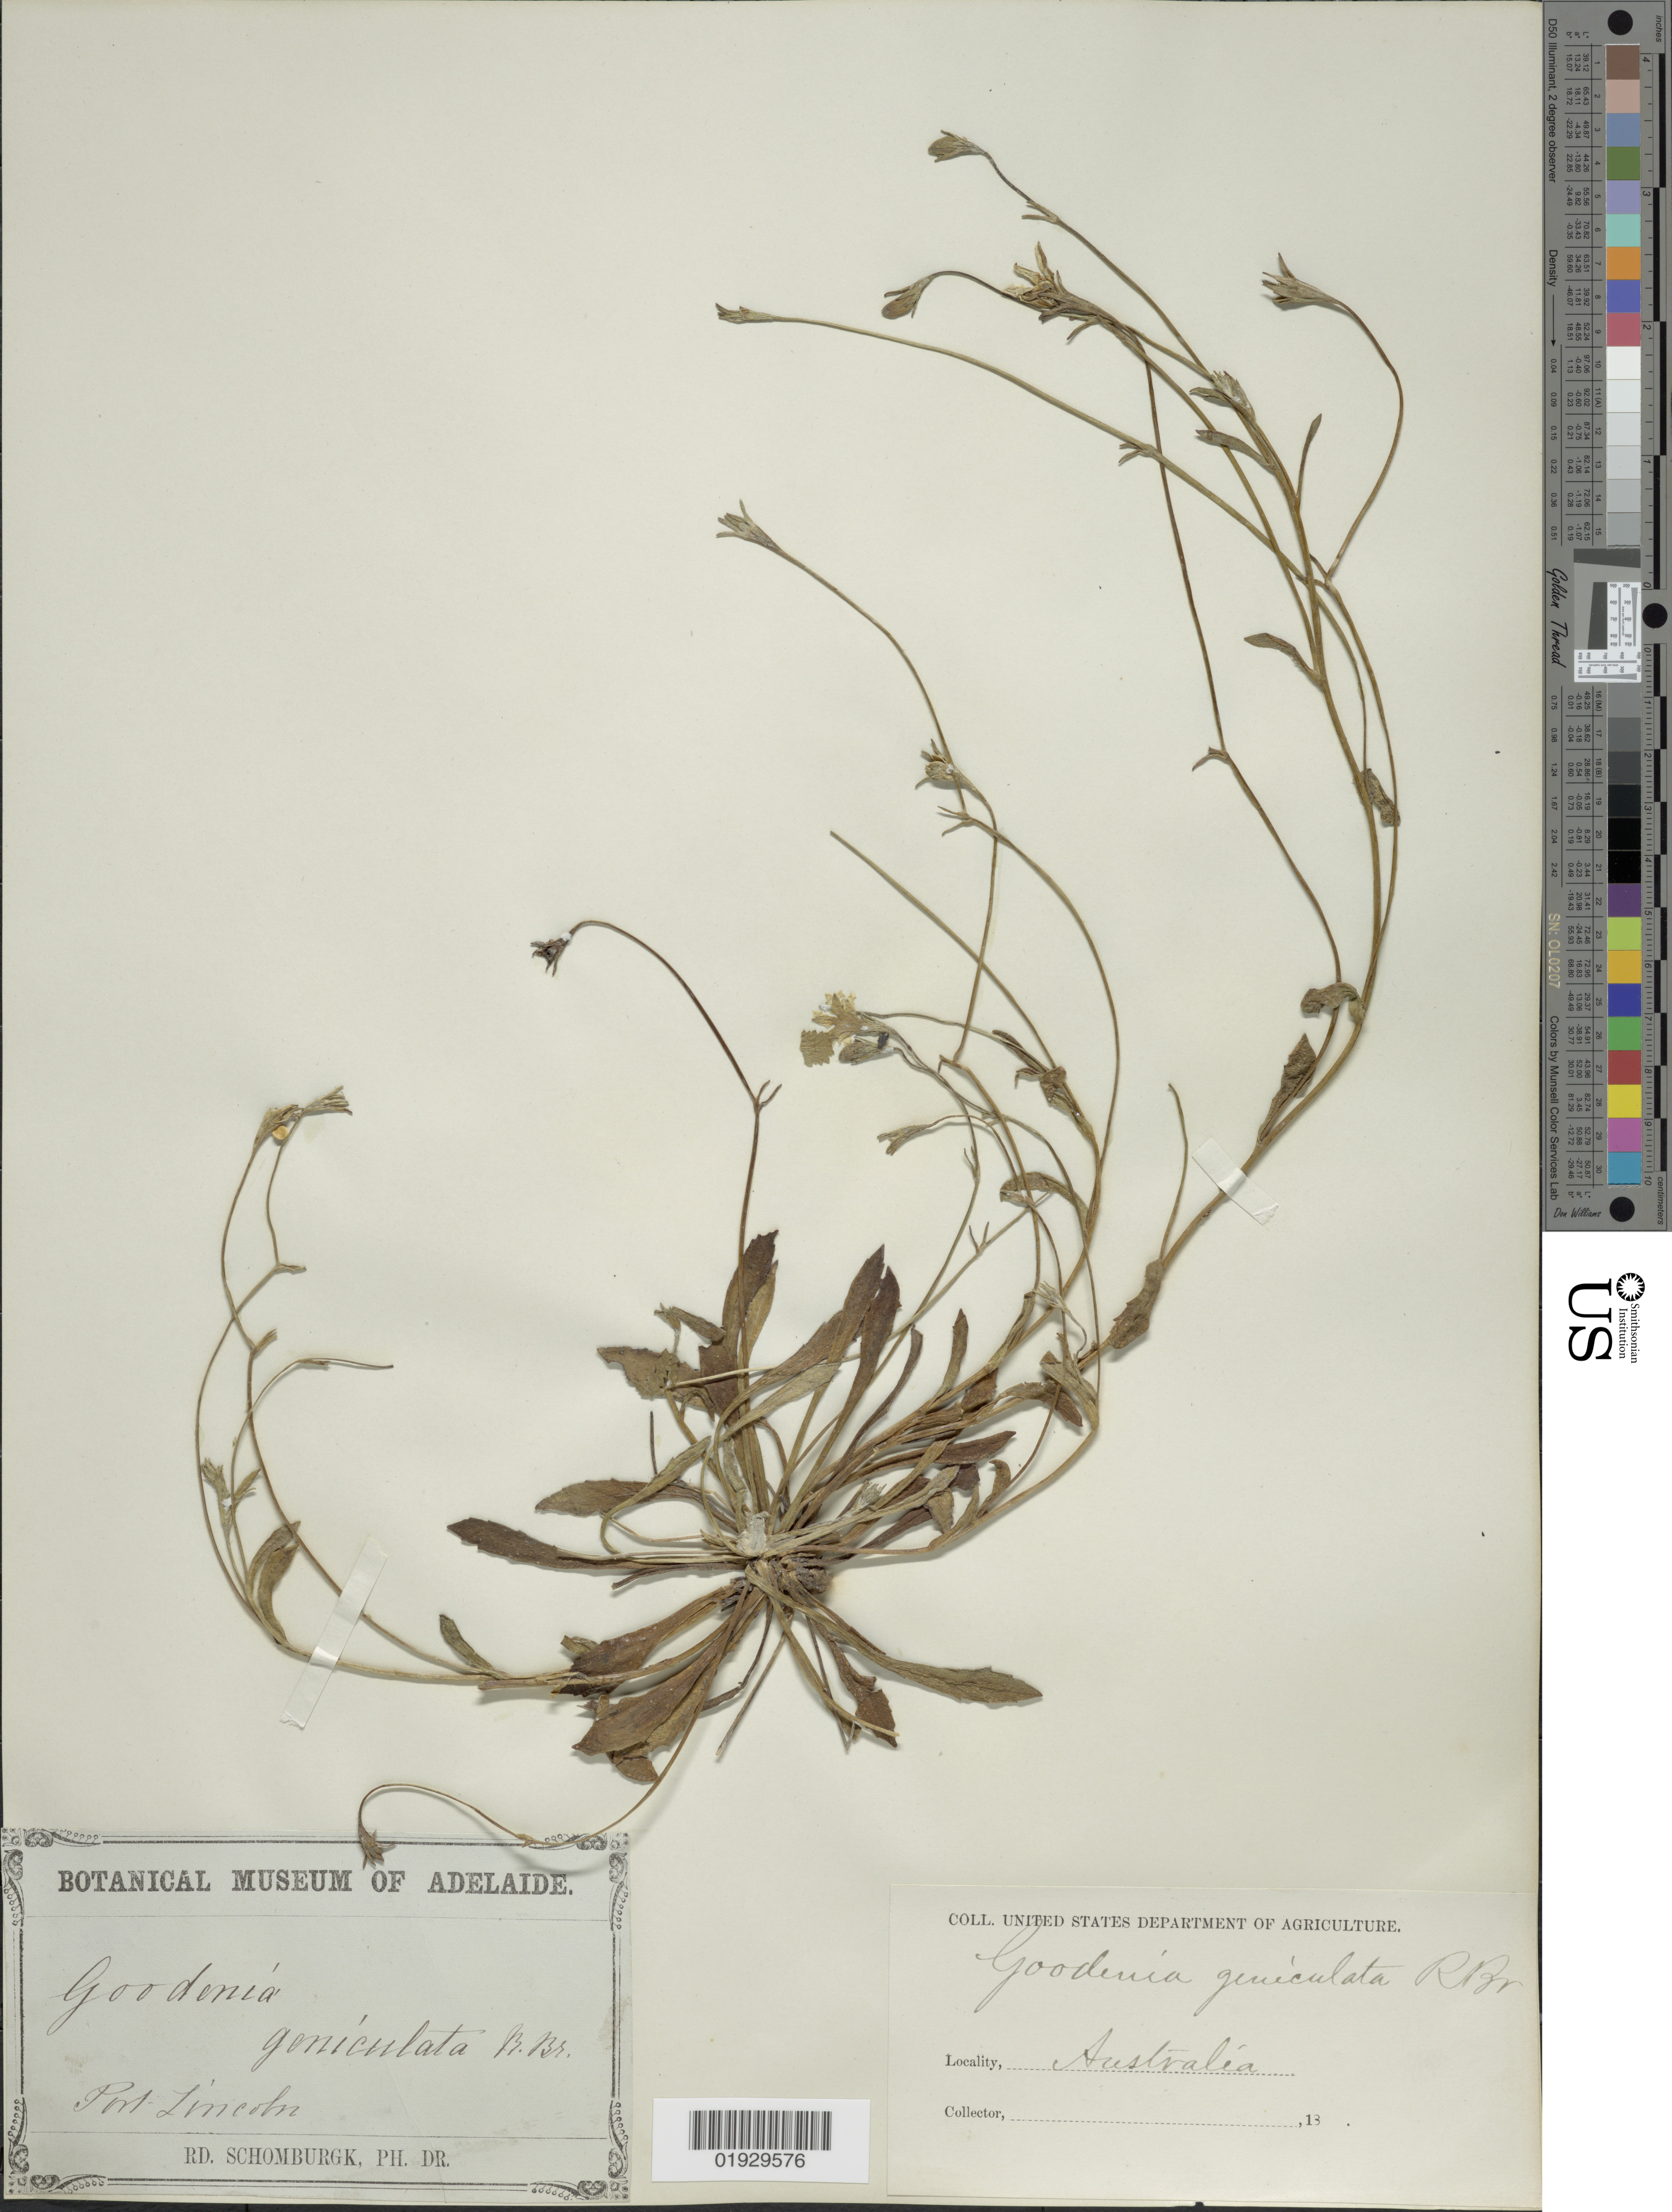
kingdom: Plantae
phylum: Tracheophyta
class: Magnoliopsida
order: Asterales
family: Goodeniaceae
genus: Goodenia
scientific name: Goodenia geniculata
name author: R. Br.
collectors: M. R. Schomburgk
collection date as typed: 18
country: Australia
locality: Port Lincoln.